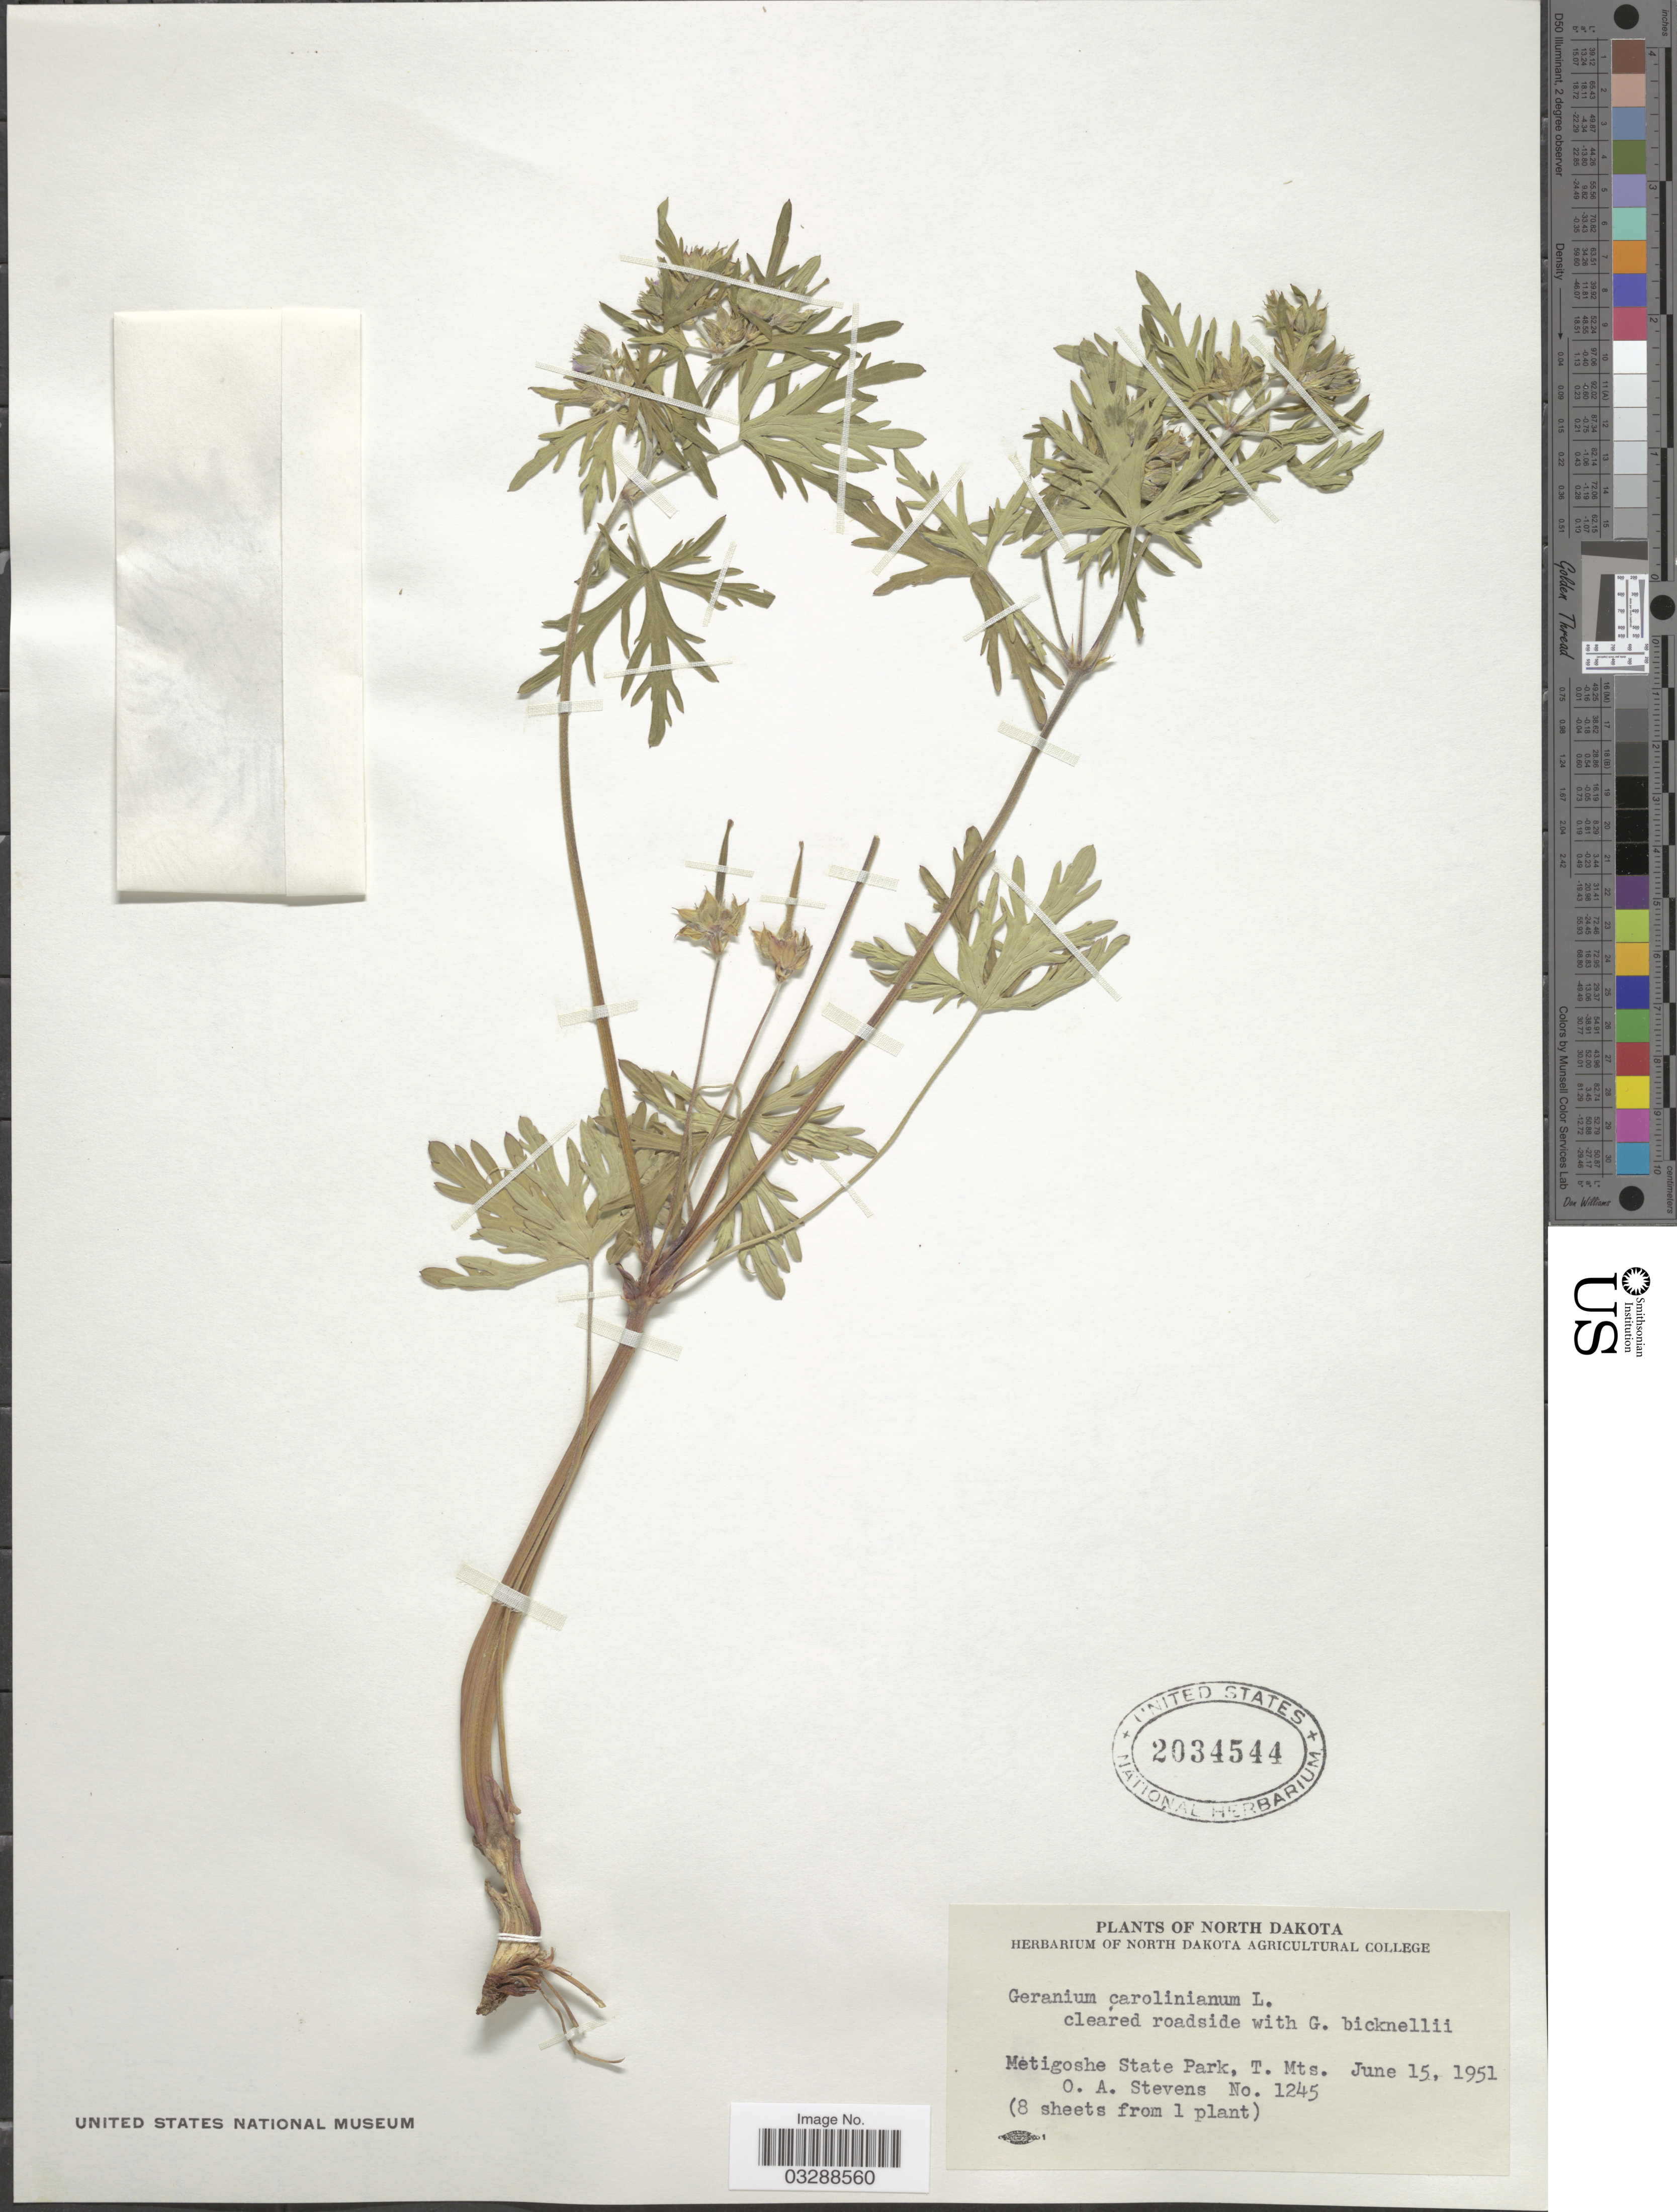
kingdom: Plantae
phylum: Tracheophyta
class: Magnoliopsida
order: Geraniales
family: Geraniaceae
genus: Geranium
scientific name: Geranium carolinianum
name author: L.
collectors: O. A. Stevens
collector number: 1245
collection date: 1951-06-15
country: United States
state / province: North Dakota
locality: Metigoshe State Park, T. Mts.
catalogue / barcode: US 2034544